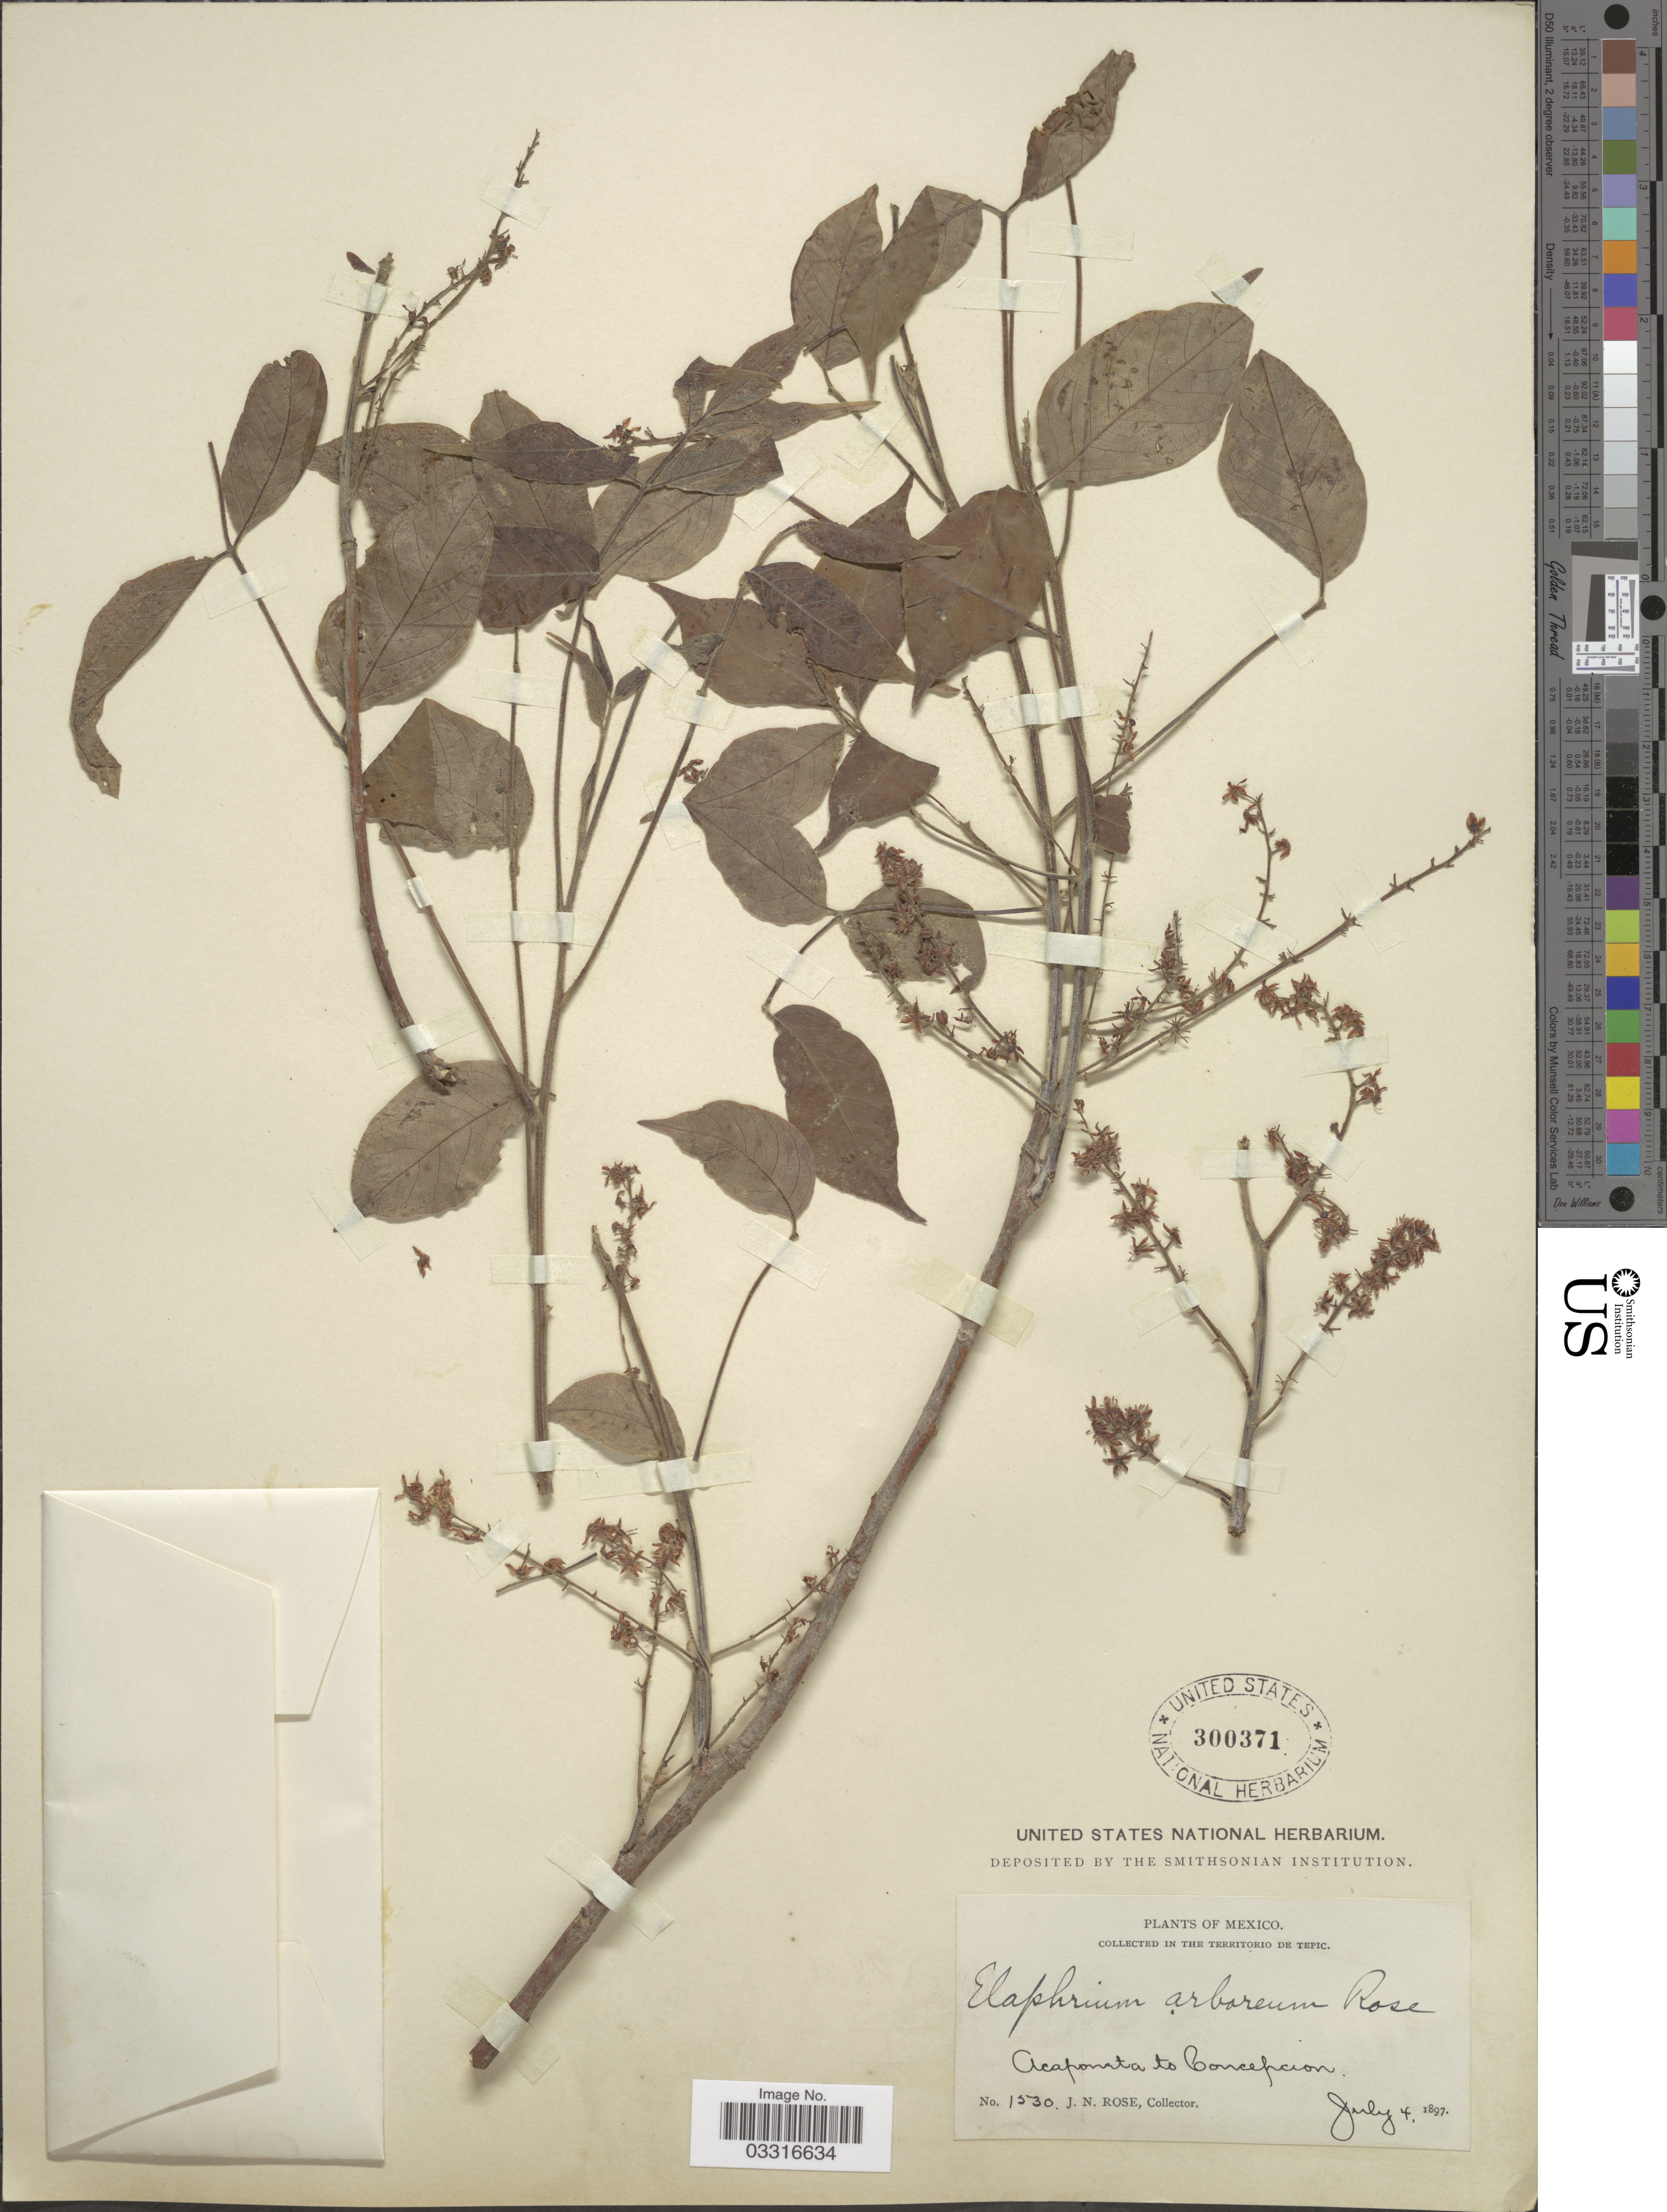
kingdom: Plantae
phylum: Tracheophyta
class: Magnoliopsida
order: Sapindales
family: Burseraceae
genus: Bursera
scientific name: Bursera simaruba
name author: (L.) Sarg.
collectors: J. N. Rose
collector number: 1530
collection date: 1897-07-04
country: Mexico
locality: In the Territorio de Tepic, Acaponeta to Concepcion.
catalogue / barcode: US 300371